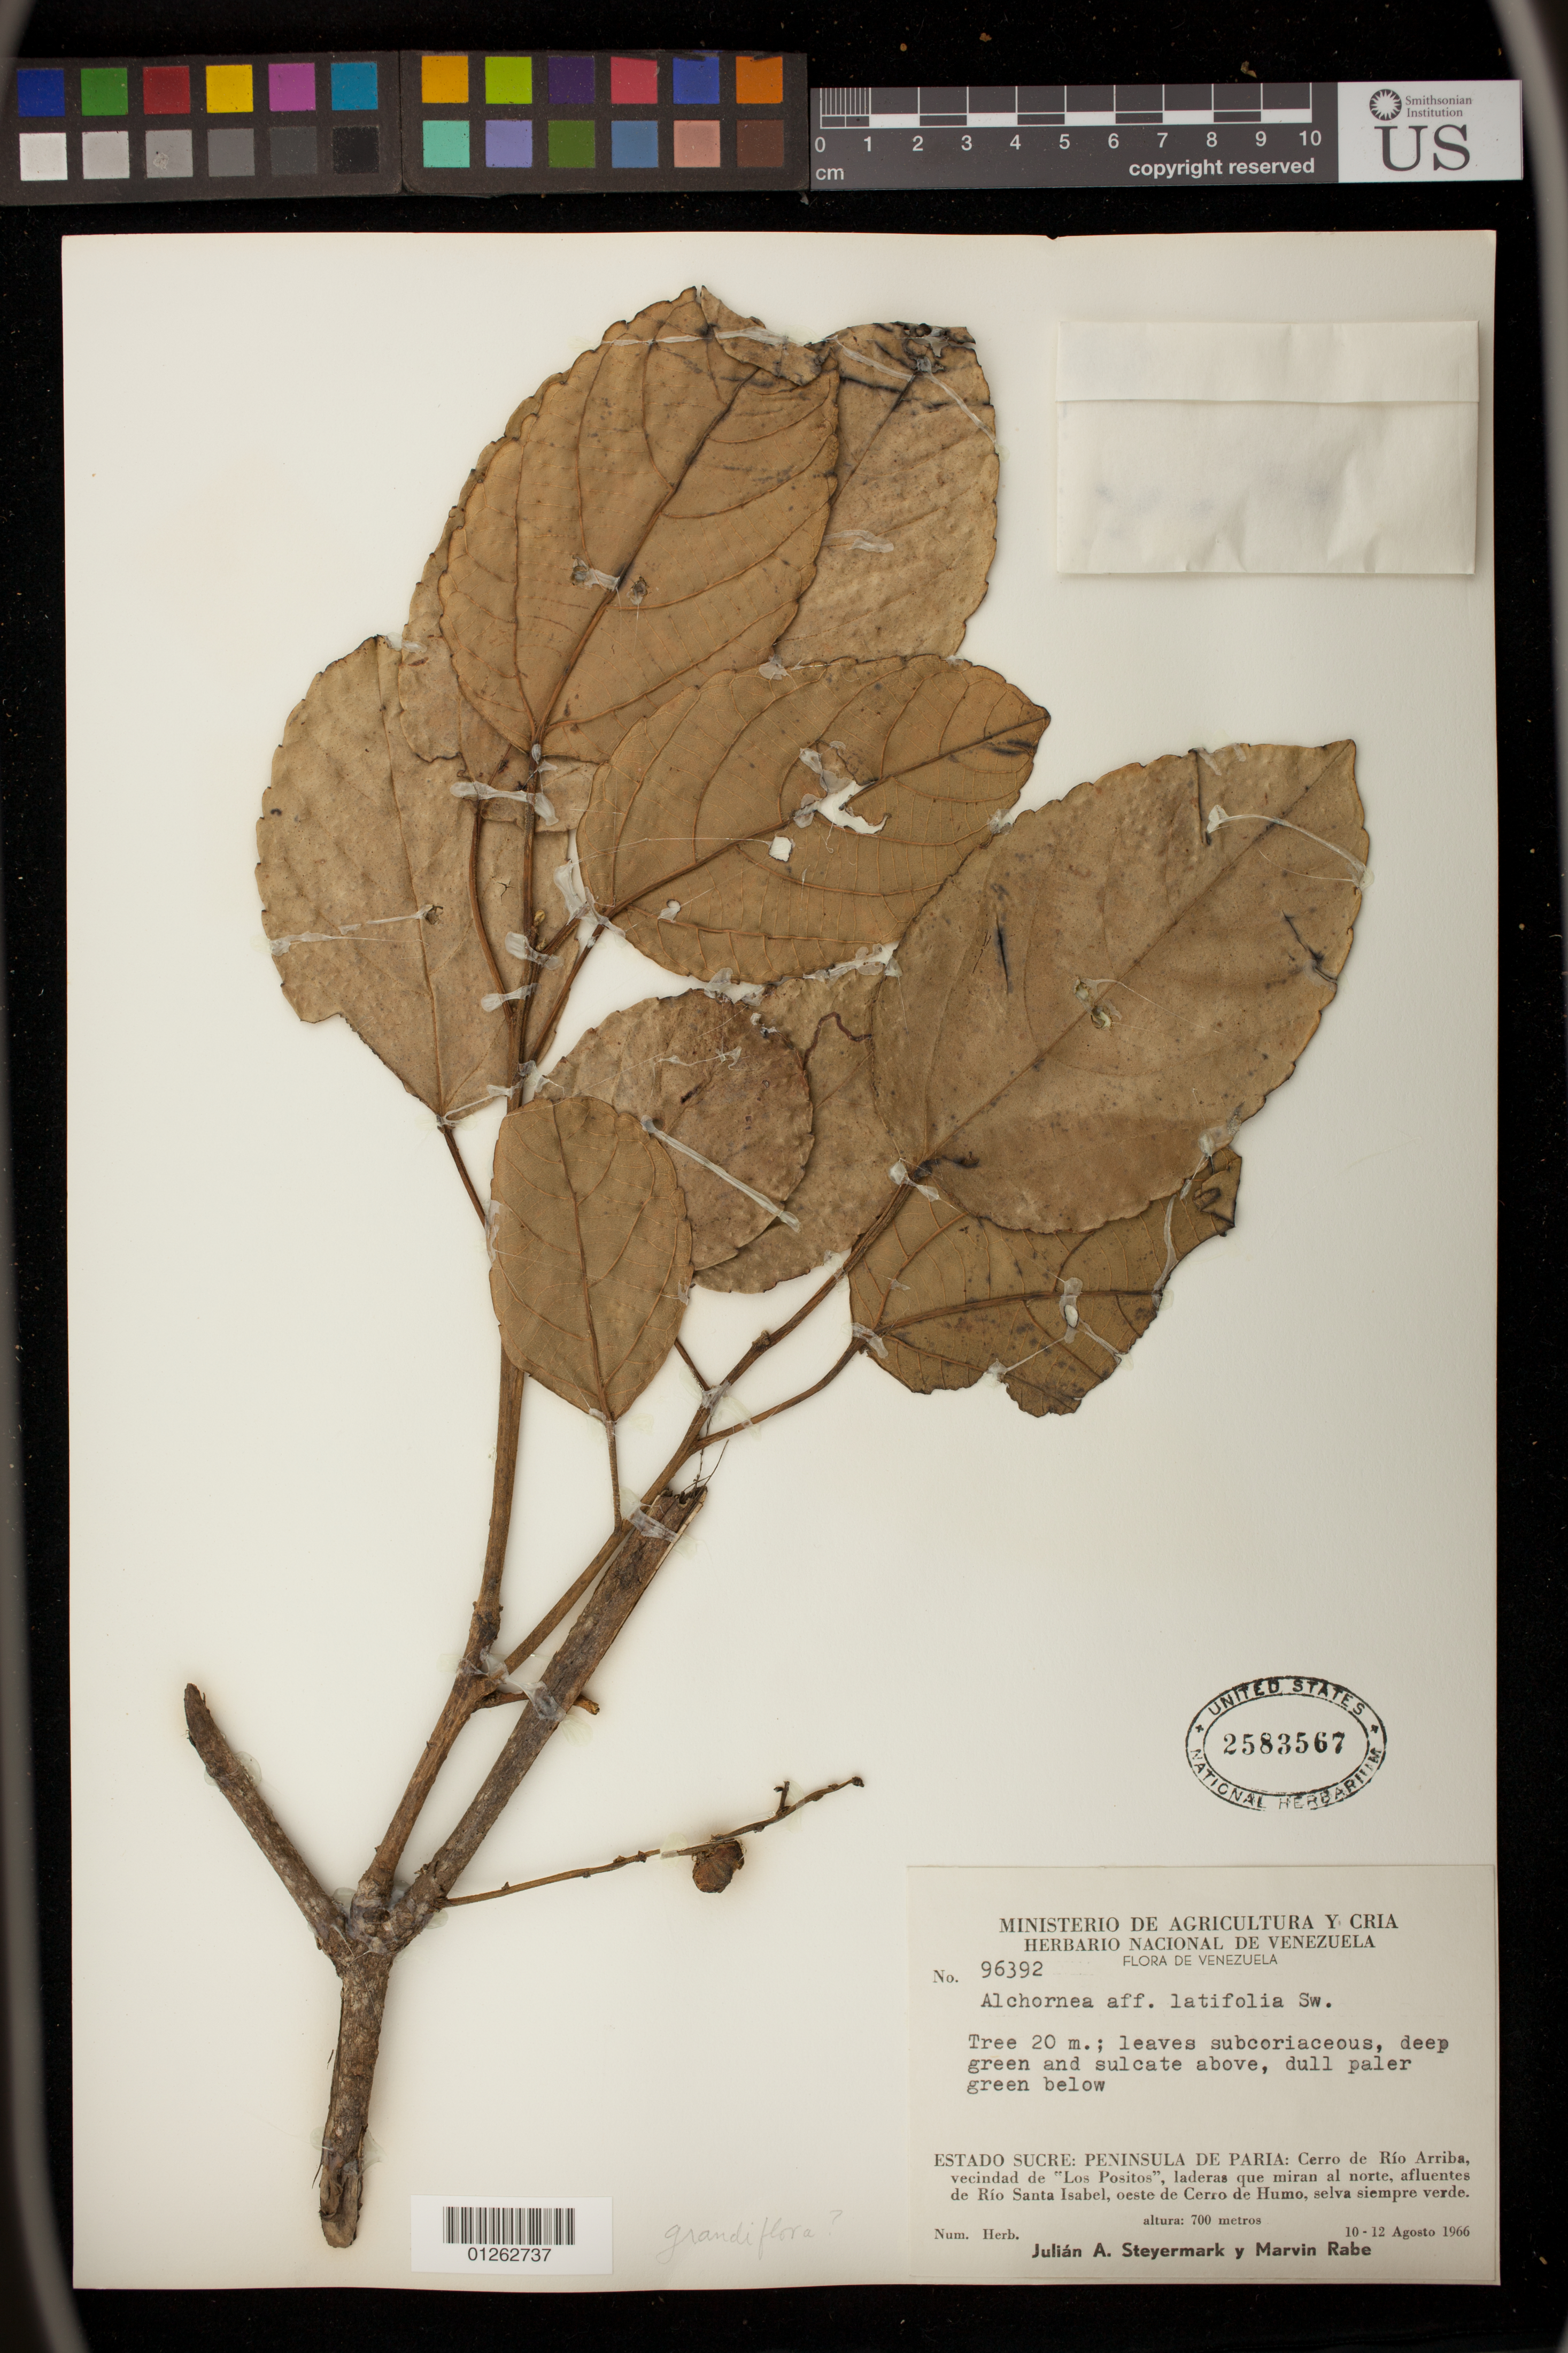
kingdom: Plantae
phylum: Tracheophyta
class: Magnoliopsida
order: Malpighiales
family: Euphorbiaceae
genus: Alchornea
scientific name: Alchornea grandiflora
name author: Müll. Arg.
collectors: J. Steyermark & M. Rabe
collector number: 96392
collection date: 1966-08-10/1966-08-12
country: Venezuela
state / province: Sucre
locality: Peninsula de Paria: Cerro de Río Arriba, vecindad de "Los Positos", laderas que miran al norte, afluentes de Río Santa Isabel, oeste de Cerro de Humo, selva siempre verde.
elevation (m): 700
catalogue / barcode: US 2583567